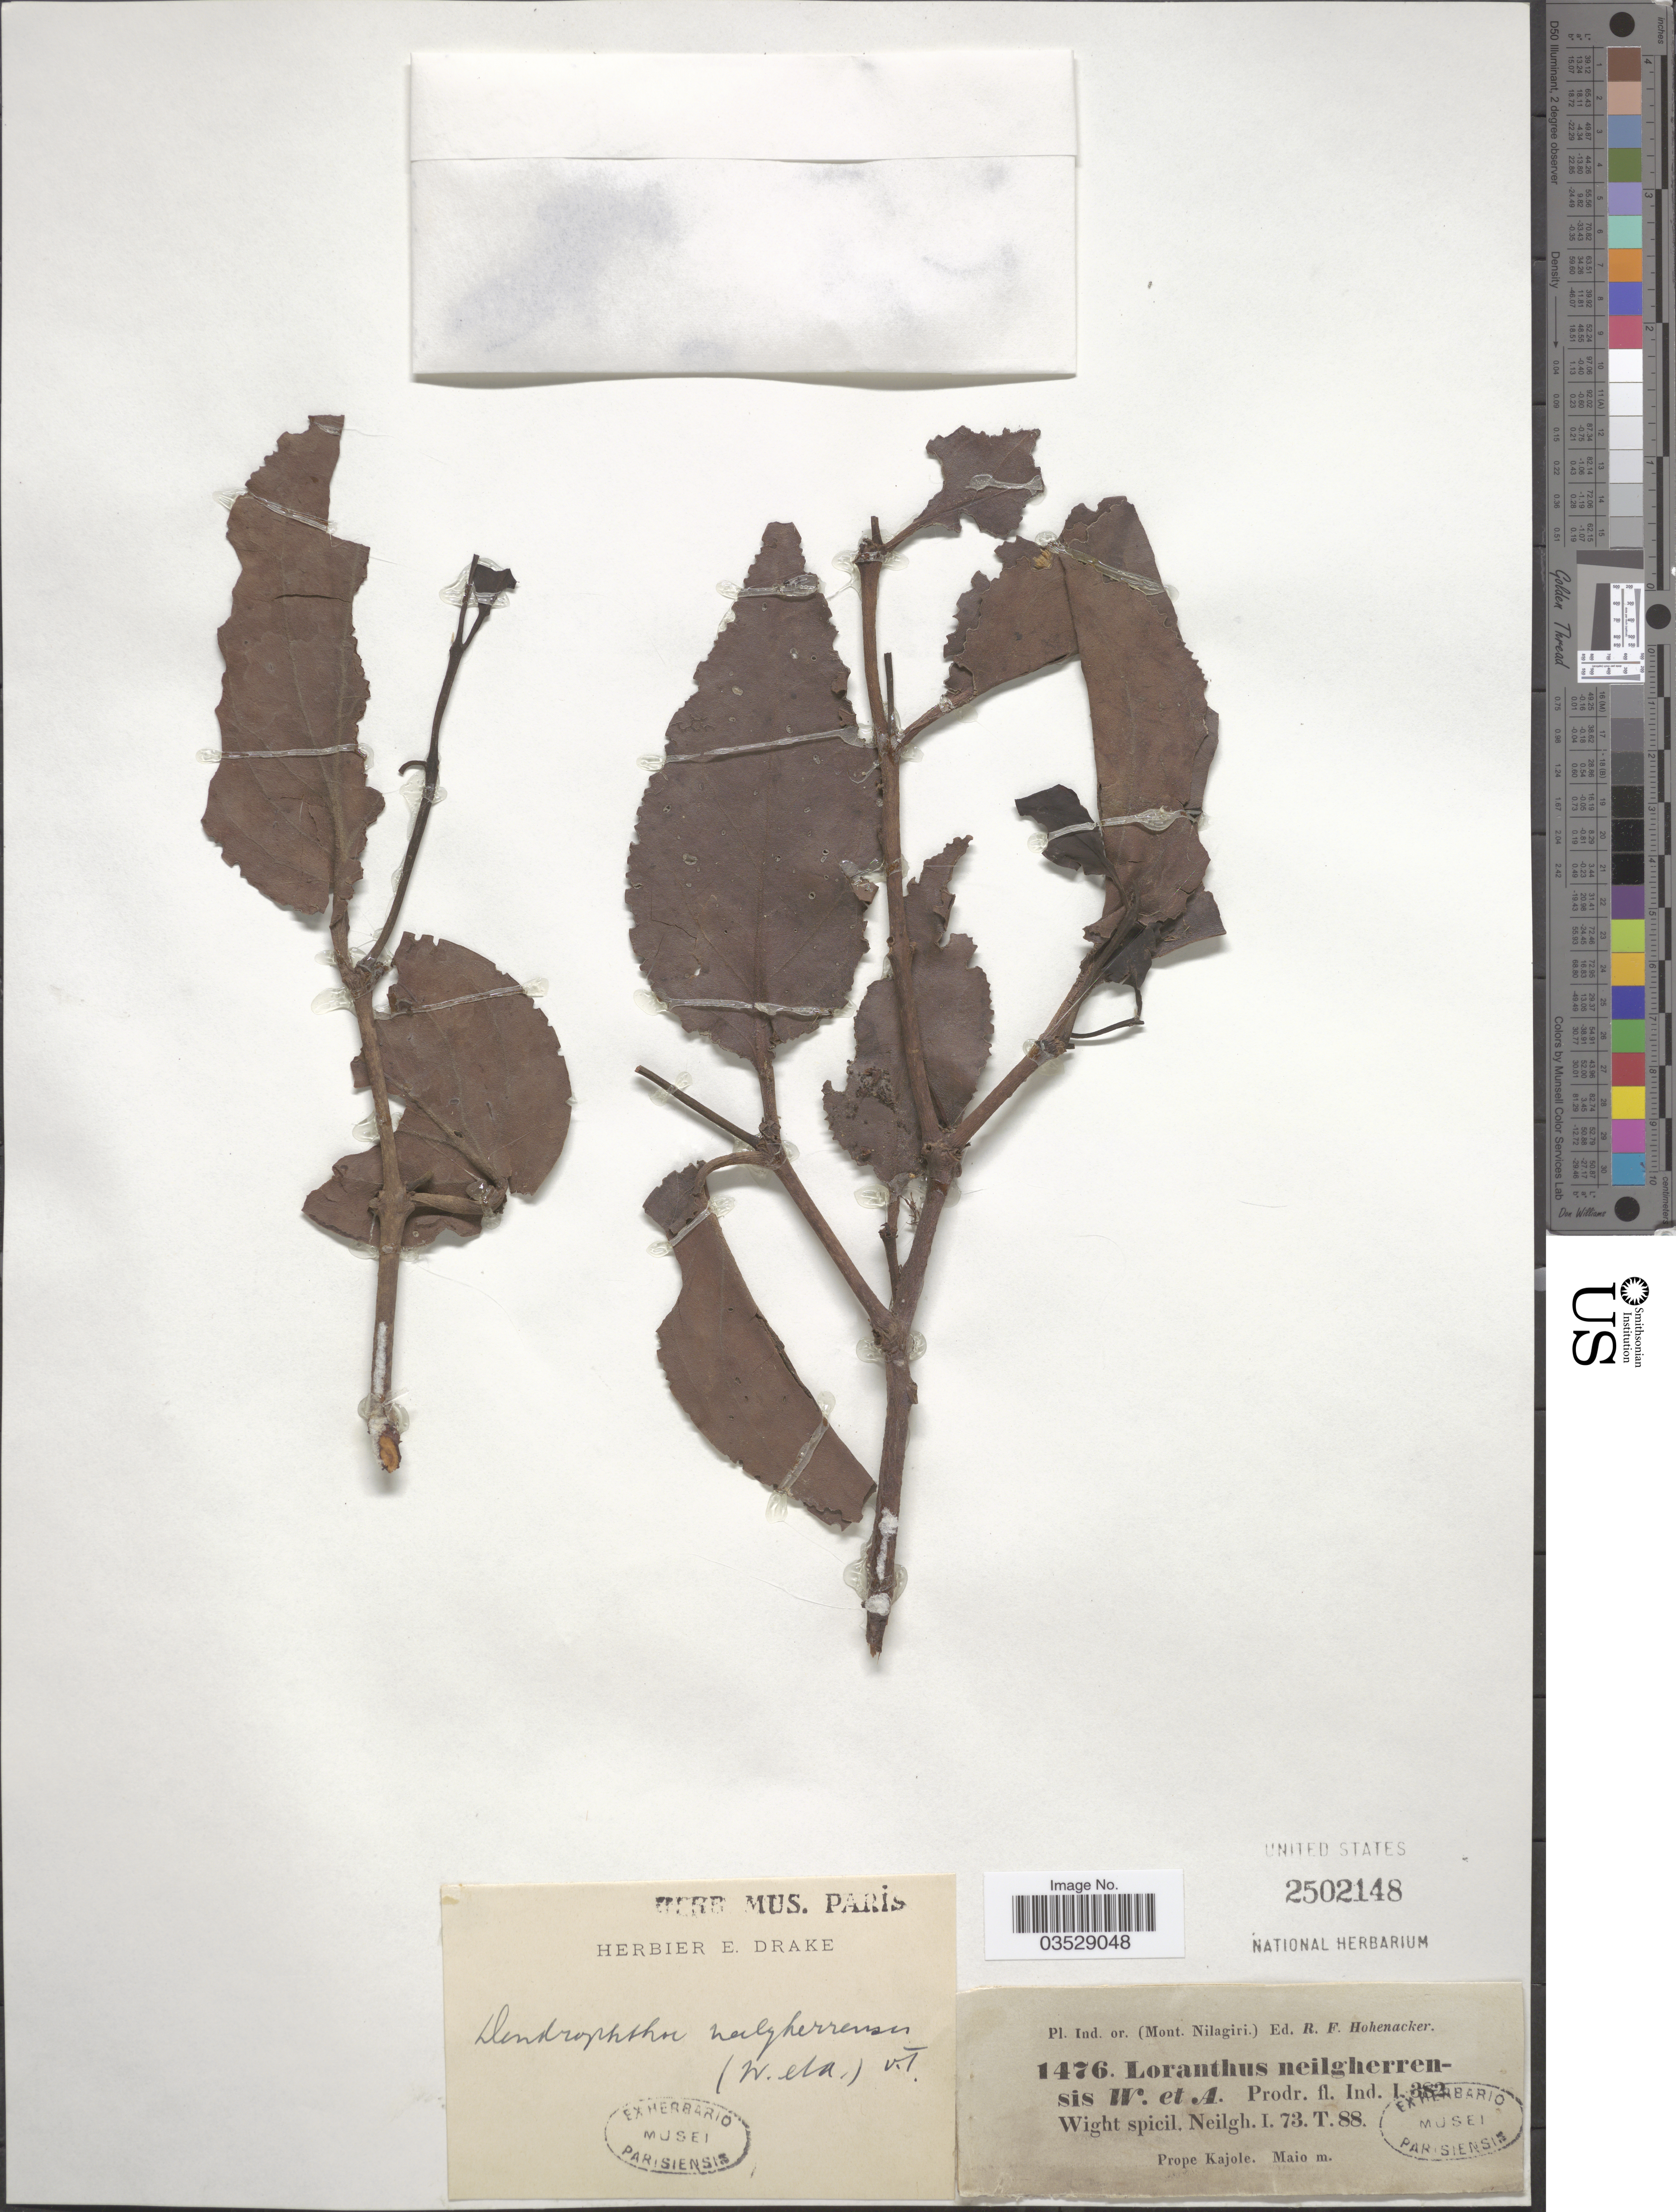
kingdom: Plantae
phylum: Tracheophyta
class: Magnoliopsida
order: Santalales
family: Loranthaceae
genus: Dendrophthoe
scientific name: Dendrophthoe trigona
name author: (Wight & Arn.) Danser ex Santapau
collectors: R. F. Hohenacker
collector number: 1476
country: India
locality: Ind. or. (Mont. Nilagiri). Prope Kajole.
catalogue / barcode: US 2502148